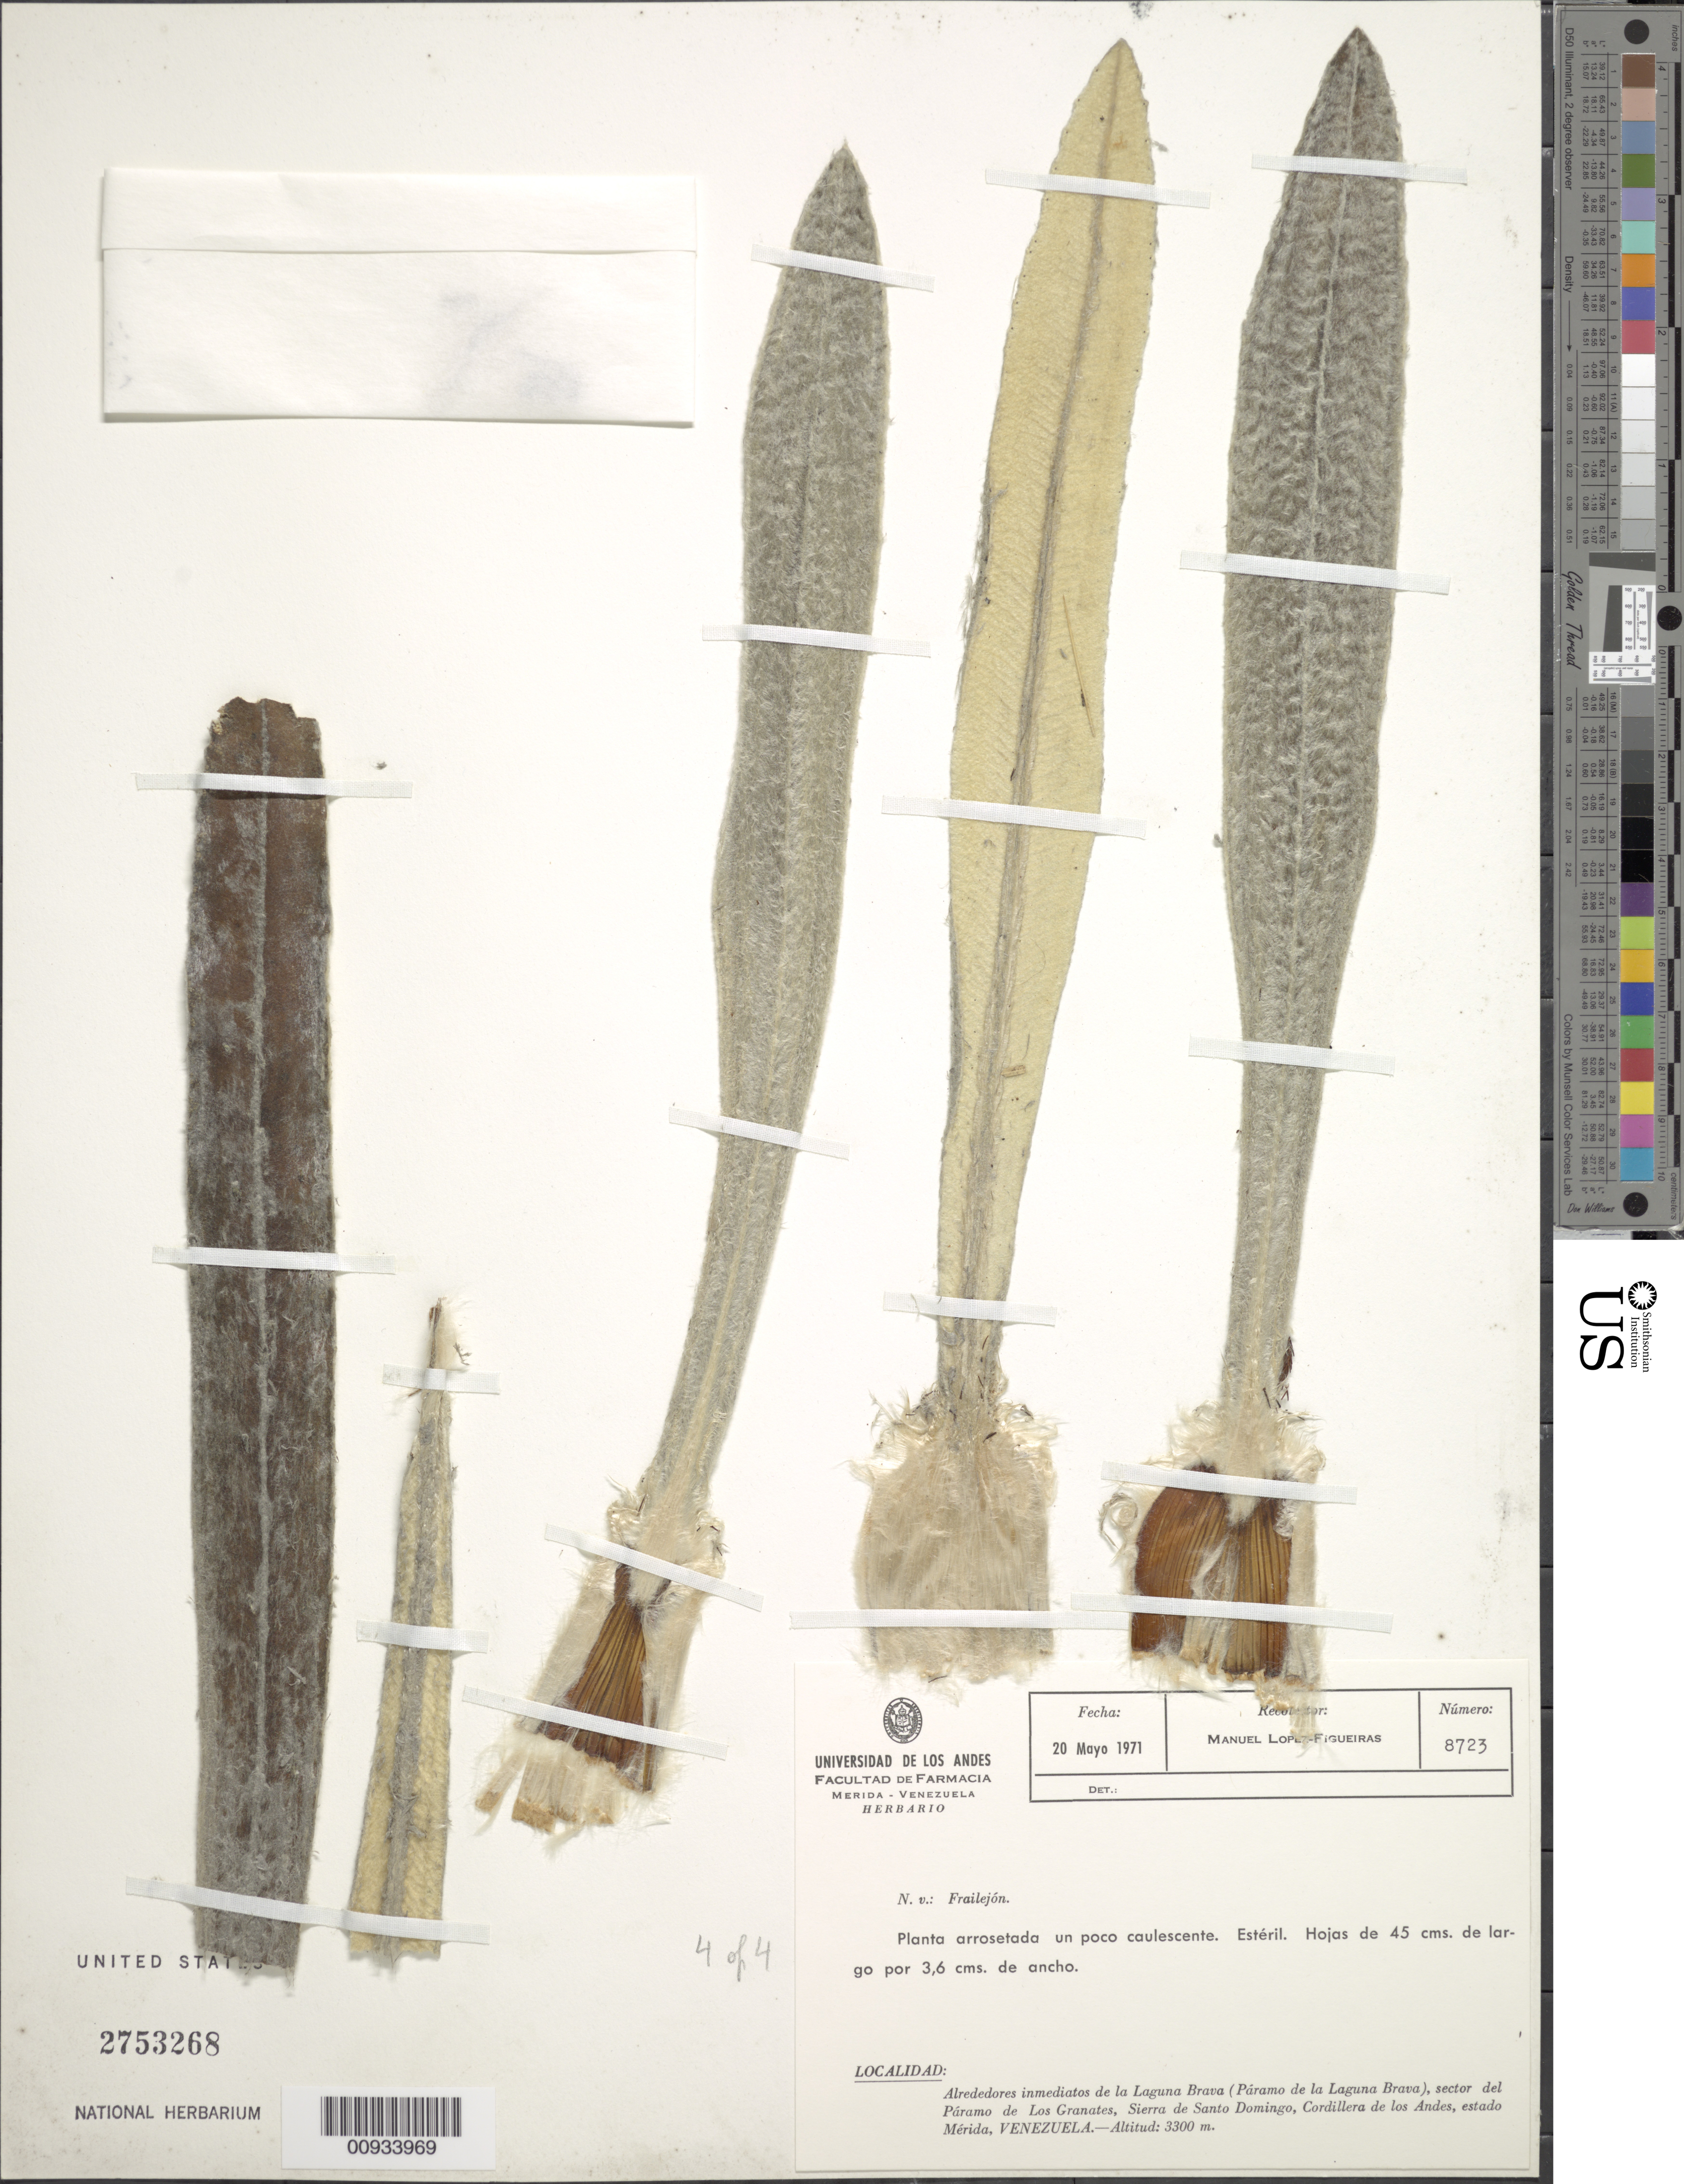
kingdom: Plantae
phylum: Tracheophyta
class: Magnoliopsida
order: Asterales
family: Asteraceae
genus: Espeletia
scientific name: Espeletia sp.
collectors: M. López Figueiras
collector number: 8723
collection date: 1971-05-20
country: Venezuela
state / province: Mérida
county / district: Rangel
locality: Páramo de Los Granates. Alrededores inmediatos de la Laguna Brava, sector del P. de Los Granates, Sierra de Santo Domingo, Cordillera de los Andes.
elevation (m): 3300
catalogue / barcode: US 2753268